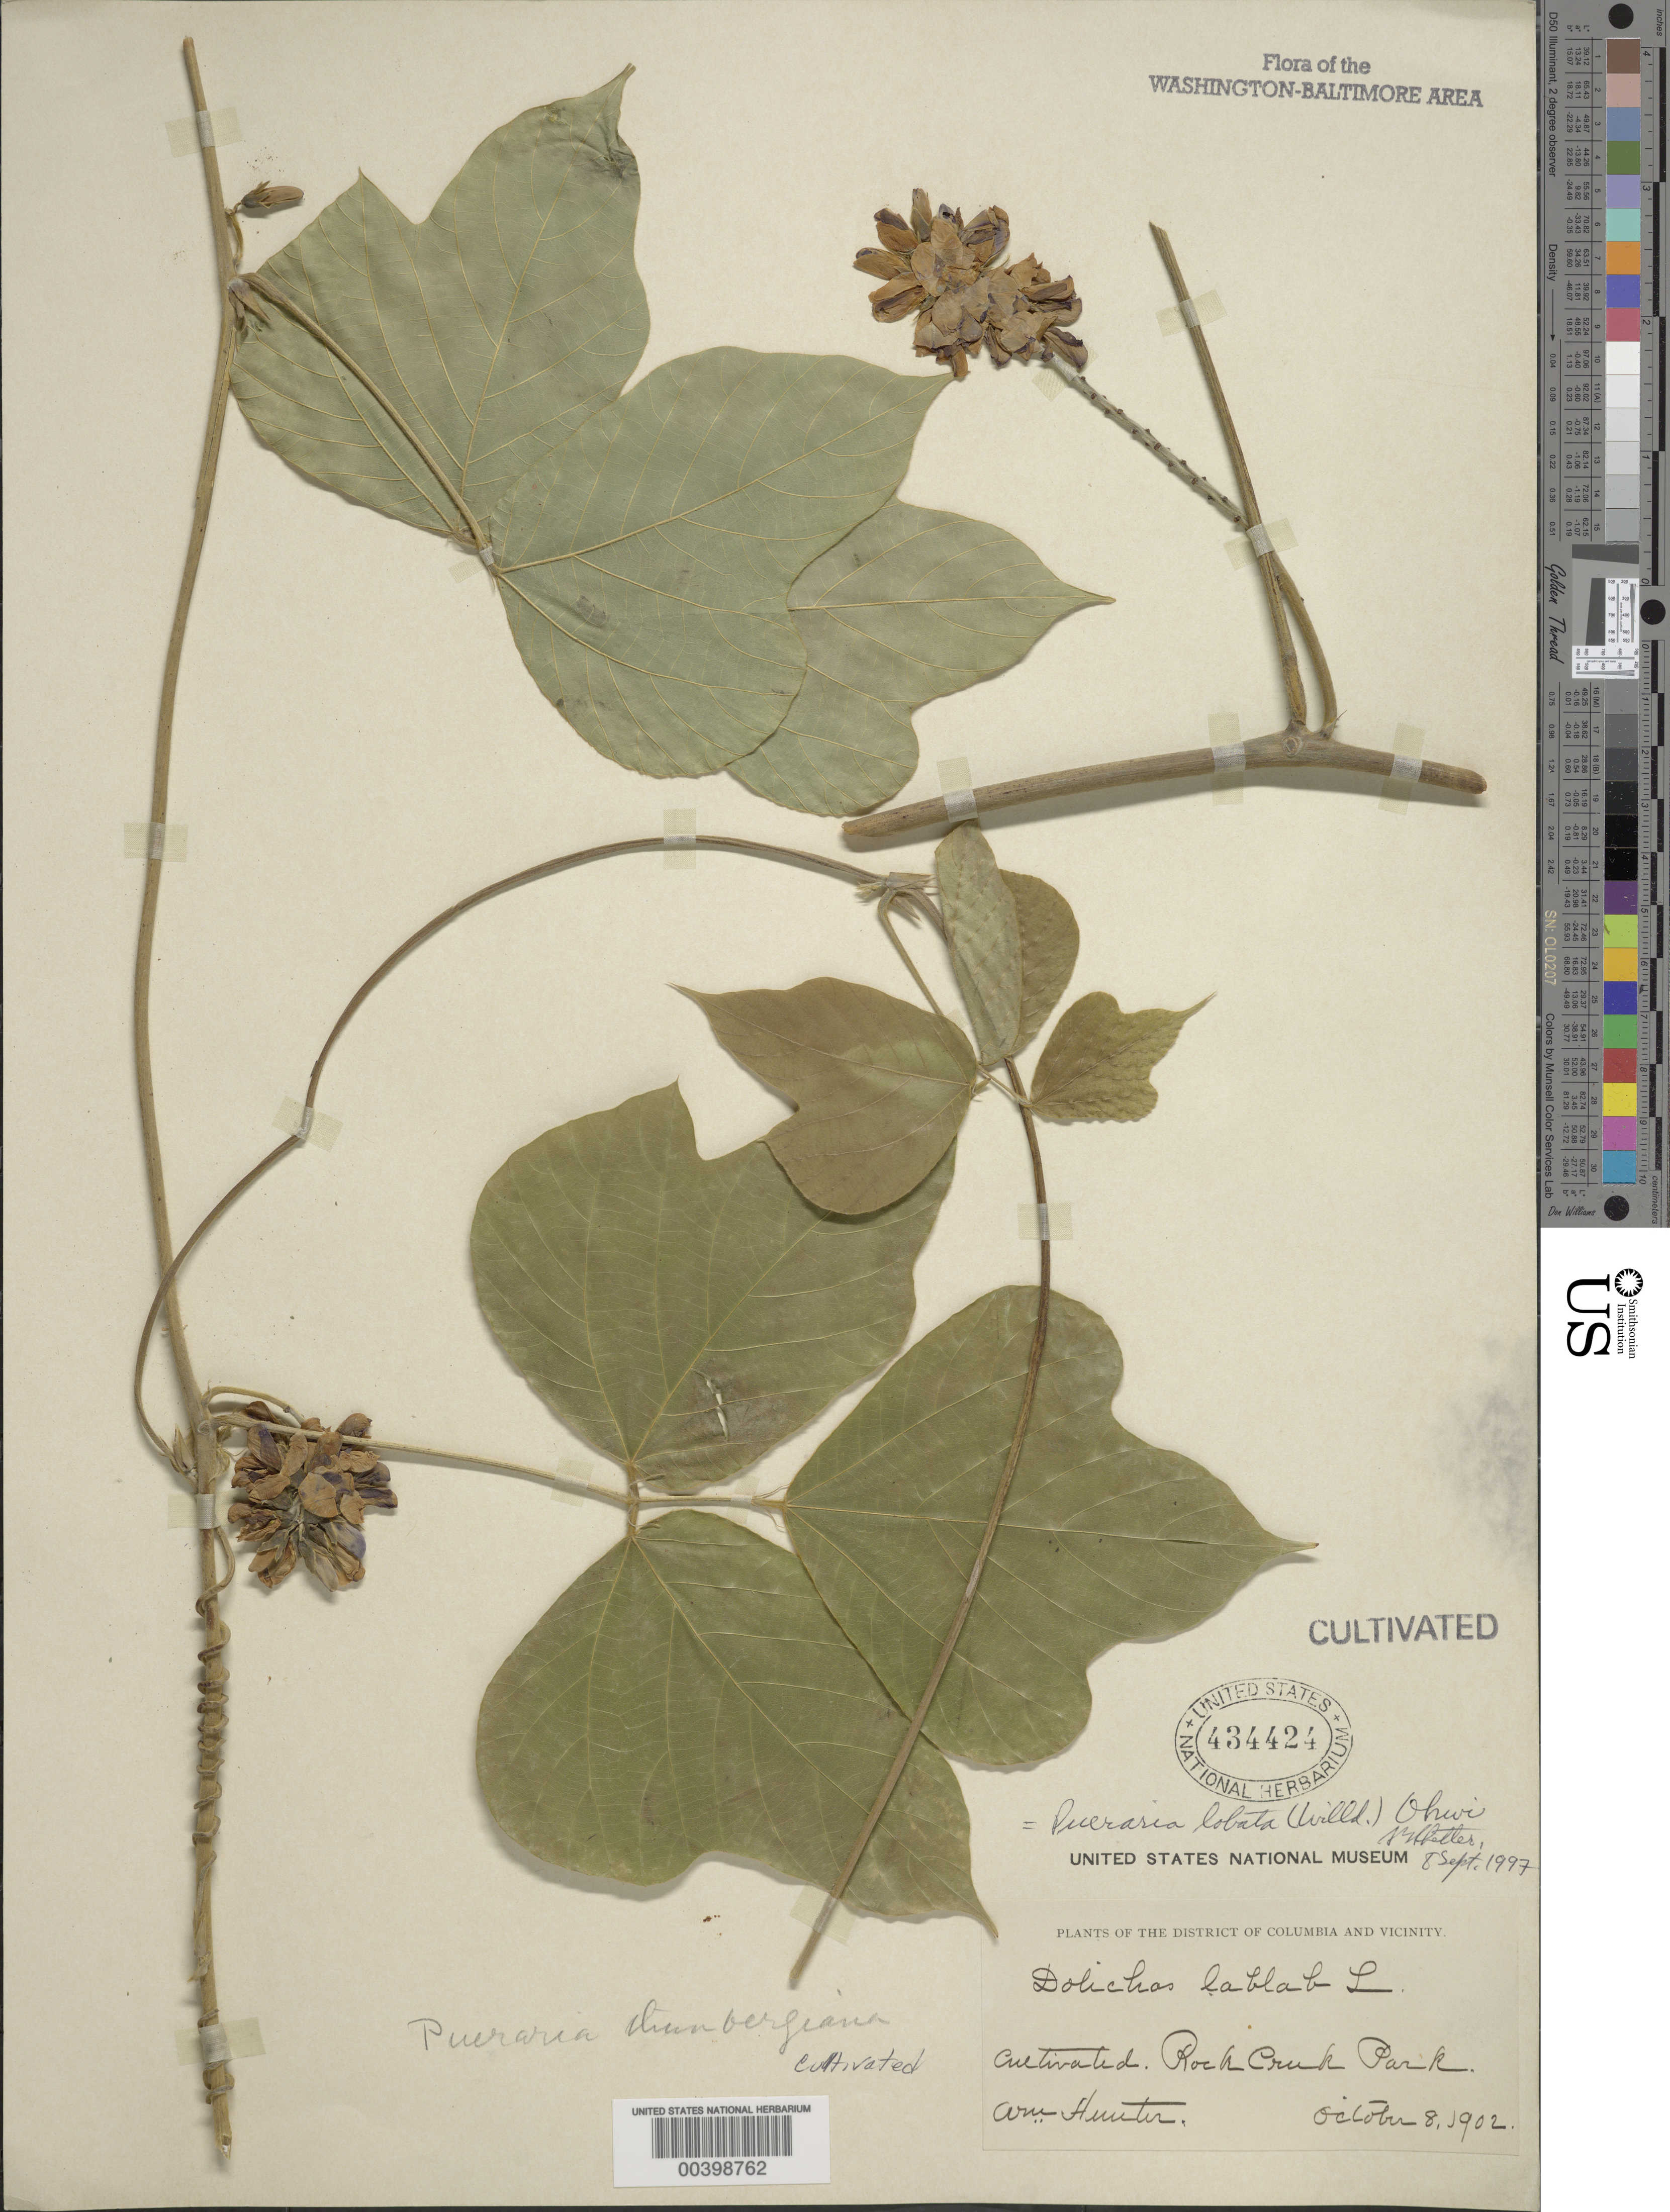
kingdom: Plantae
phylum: Tracheophyta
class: Magnoliopsida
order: Fabales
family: Fabaceae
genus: Pueraria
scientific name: Pueraria montana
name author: (Lour.) Merr.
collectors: W. Hunter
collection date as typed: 08 Oct 1902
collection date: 1902-10-08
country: United States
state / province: District of Columbia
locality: Rock Creek Park Rock Creek Park and vicinity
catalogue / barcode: US 434424